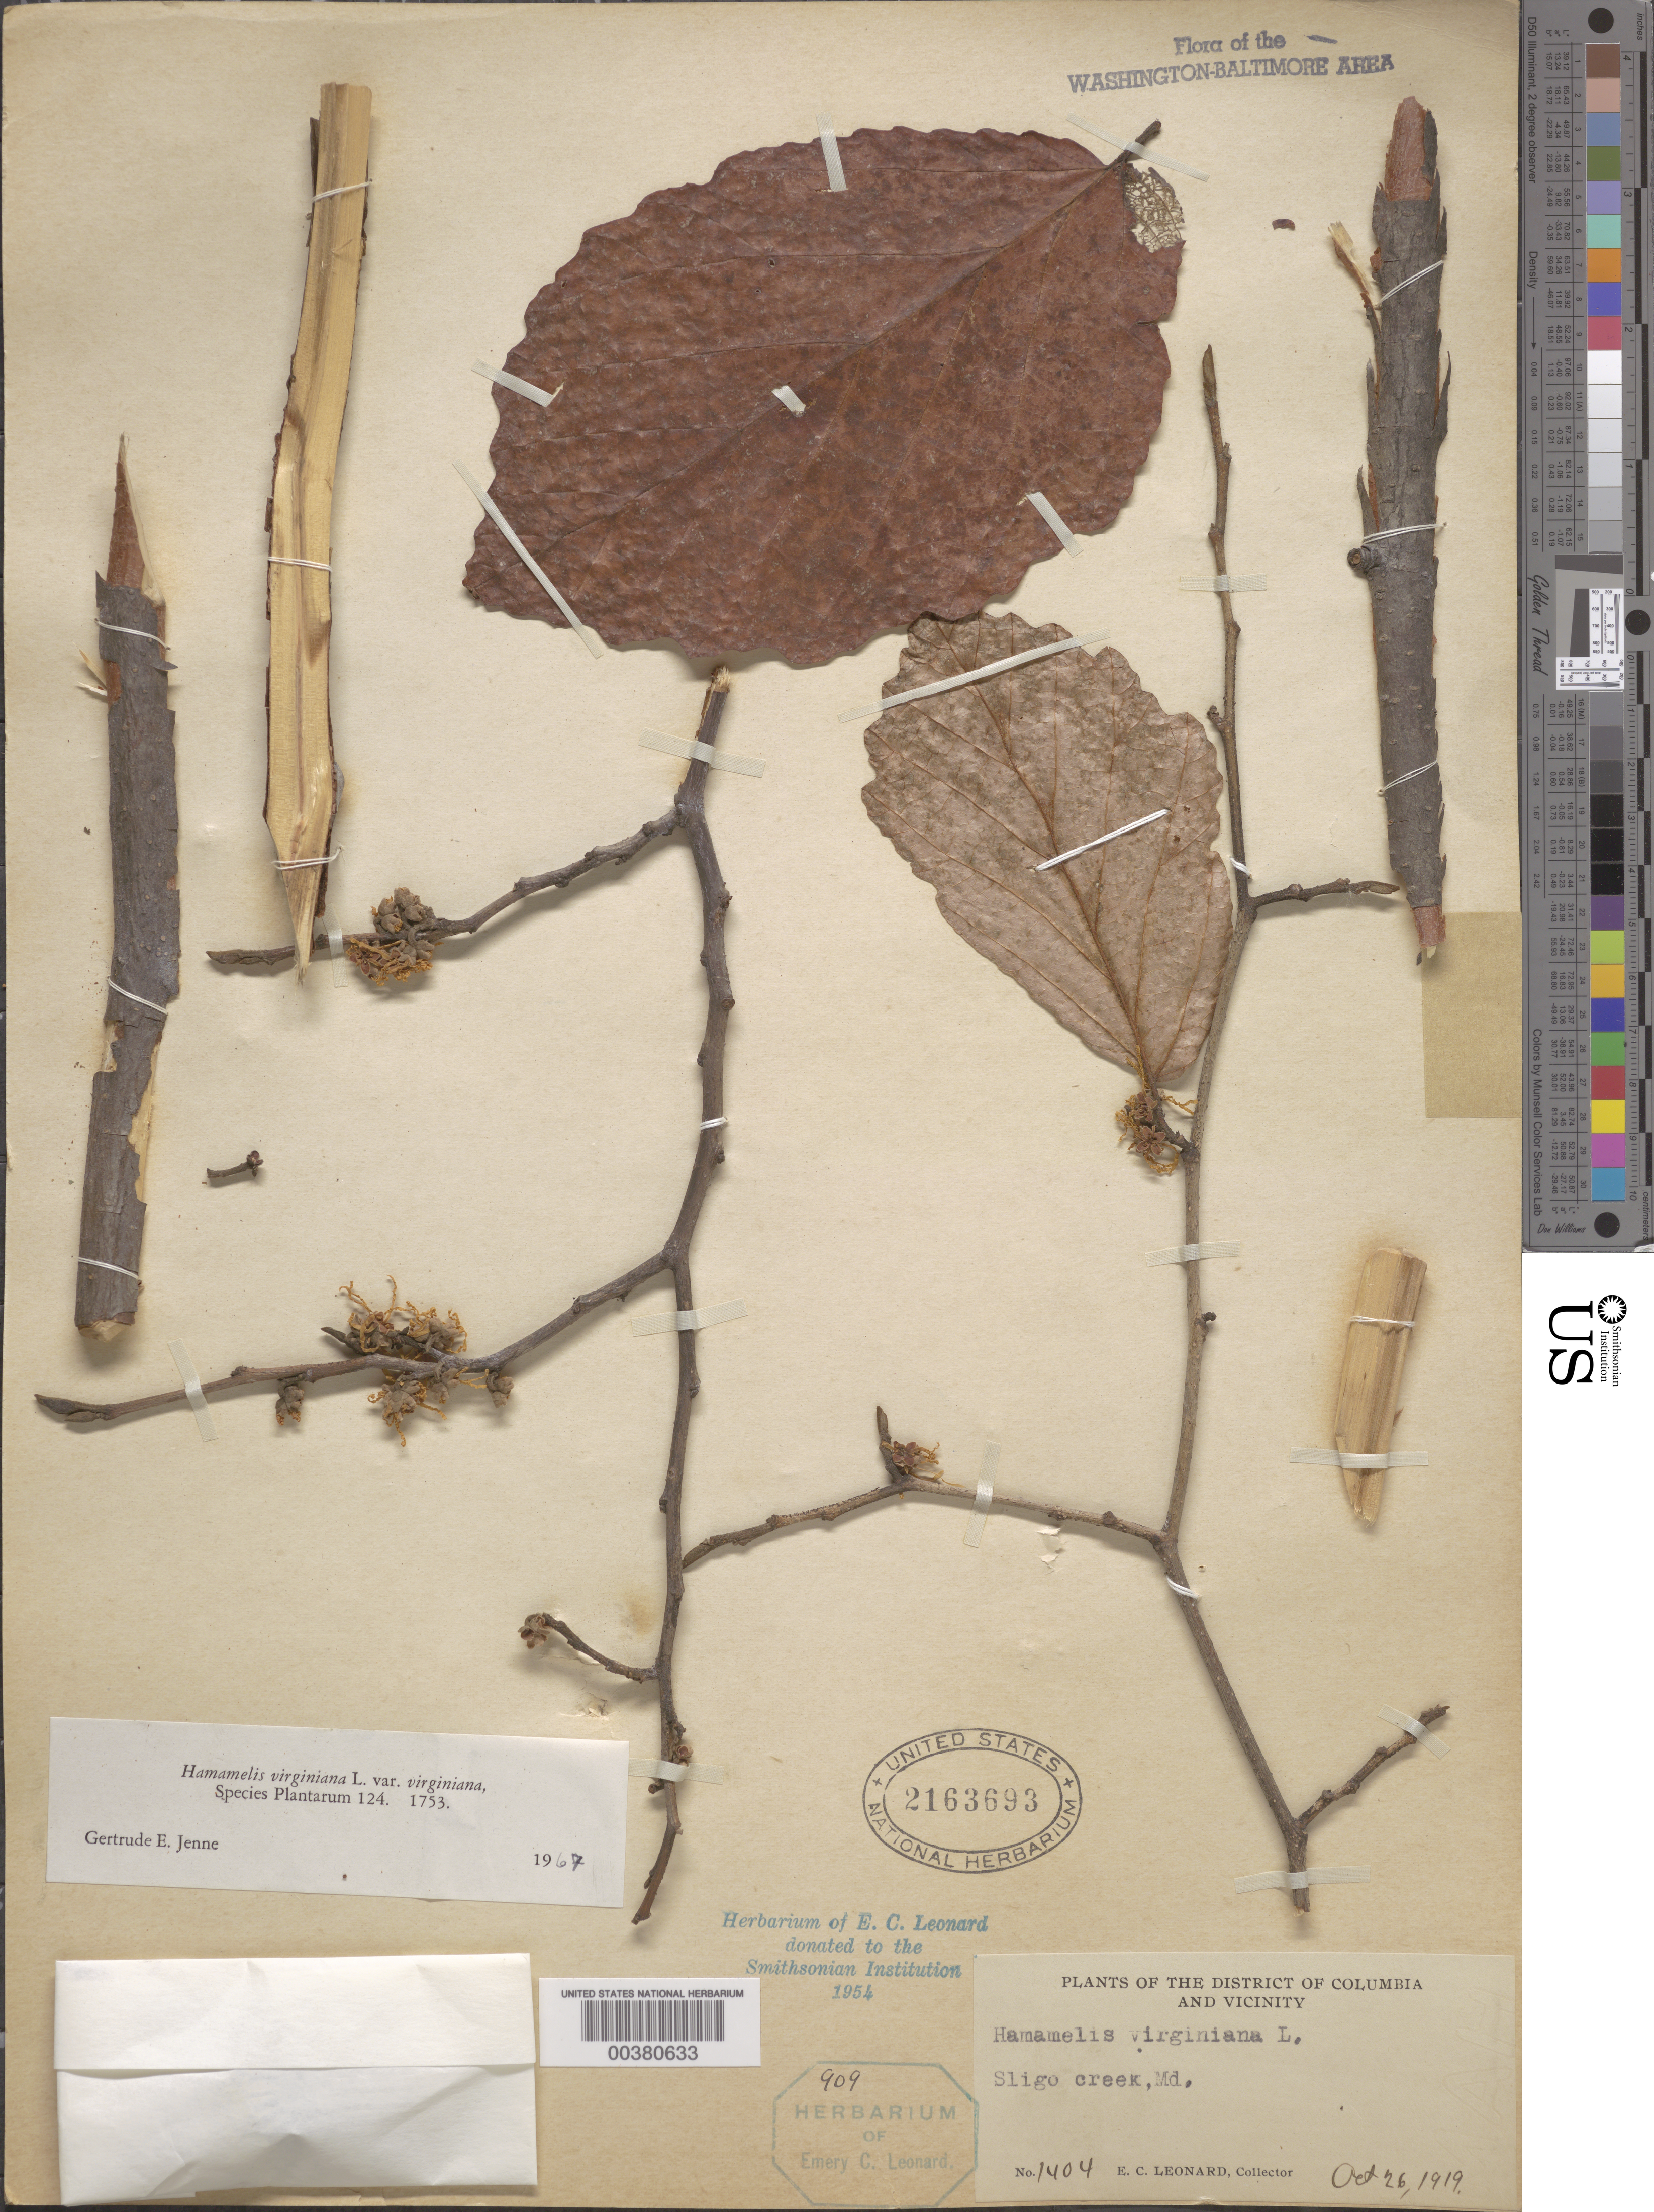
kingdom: Plantae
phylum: Tracheophyta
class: Magnoliopsida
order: Saxifragales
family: Hamamelidaceae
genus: Hamamelis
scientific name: Hamamelis virginiana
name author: L.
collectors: E. C. Leonard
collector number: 1404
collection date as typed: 26 Oct 1919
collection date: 1919-10-26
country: United States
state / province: Maryland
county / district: Montgomery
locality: Sligo Creek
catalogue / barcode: US 2163693